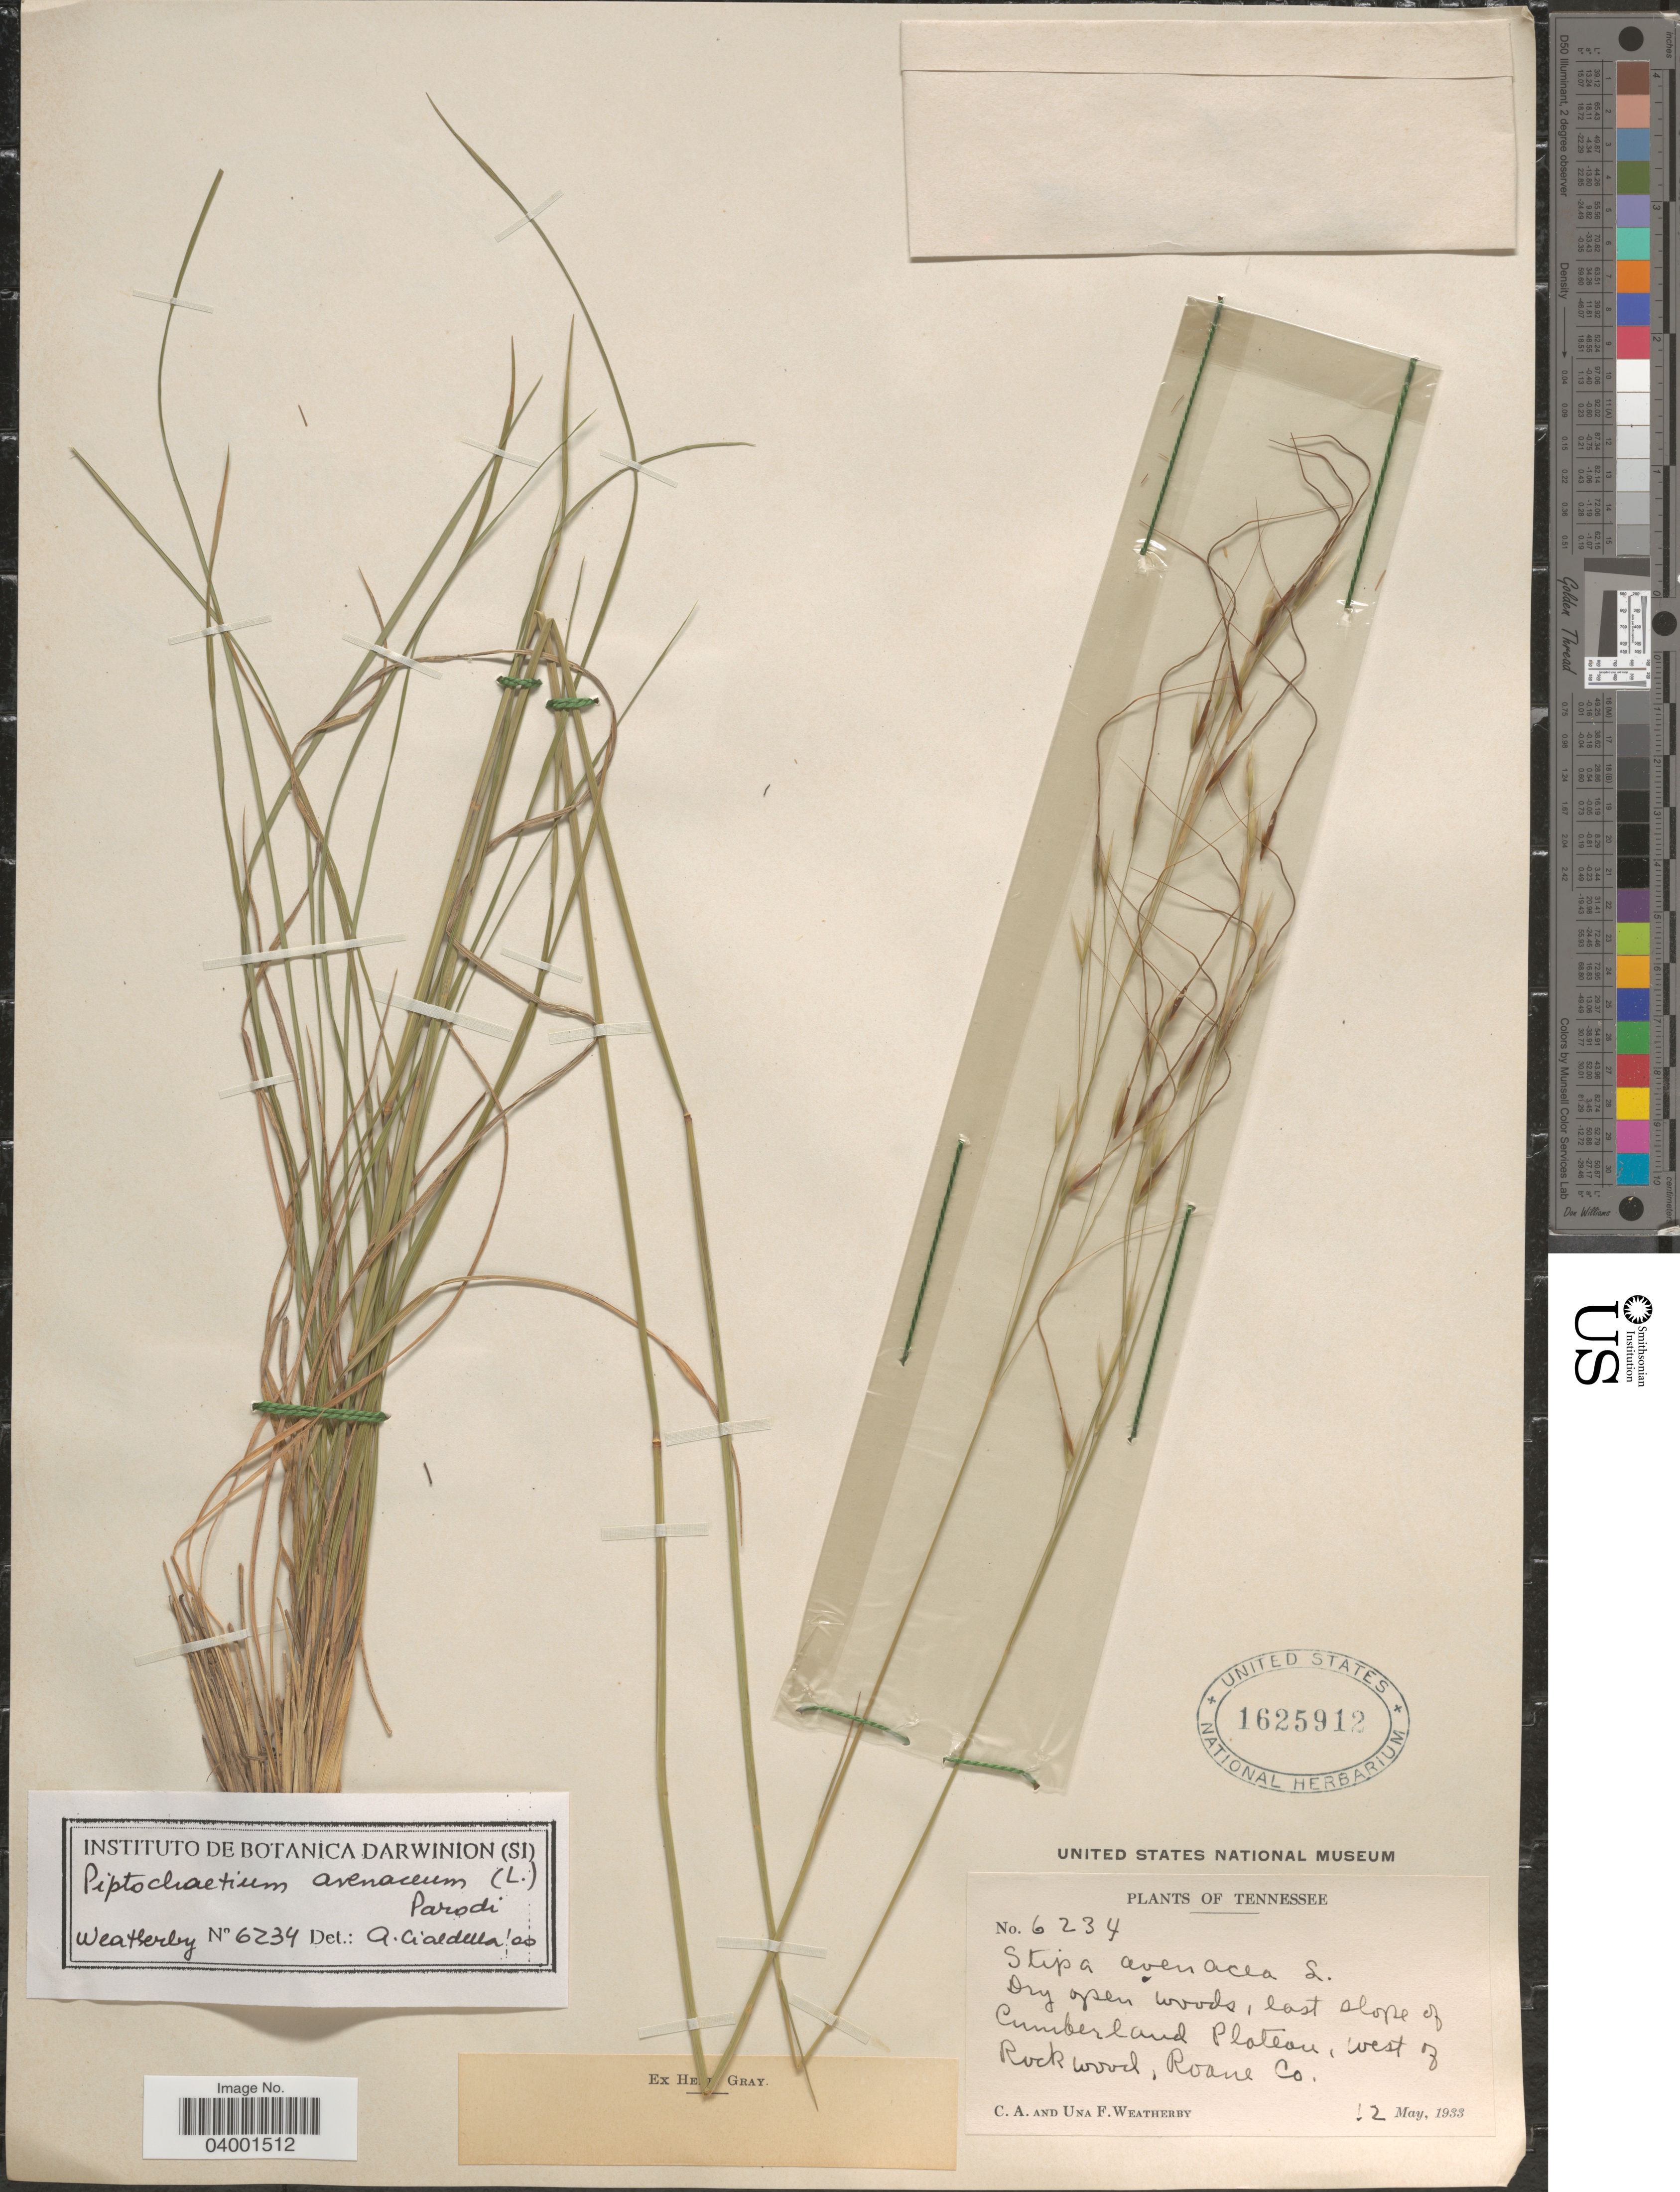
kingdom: Plantae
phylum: Tracheophyta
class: Liliopsida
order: Poales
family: Poaceae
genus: Piptochaetium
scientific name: Piptochaetium avenaceum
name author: (L.) Parodi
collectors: C. A. Weatherby & U. Weatherby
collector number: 6234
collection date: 1933-05-12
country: United States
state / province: Tennessee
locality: Dry open woods, east slope of Cumberland Plateau, west of Rock wood, Roane Co.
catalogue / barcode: US 1625912